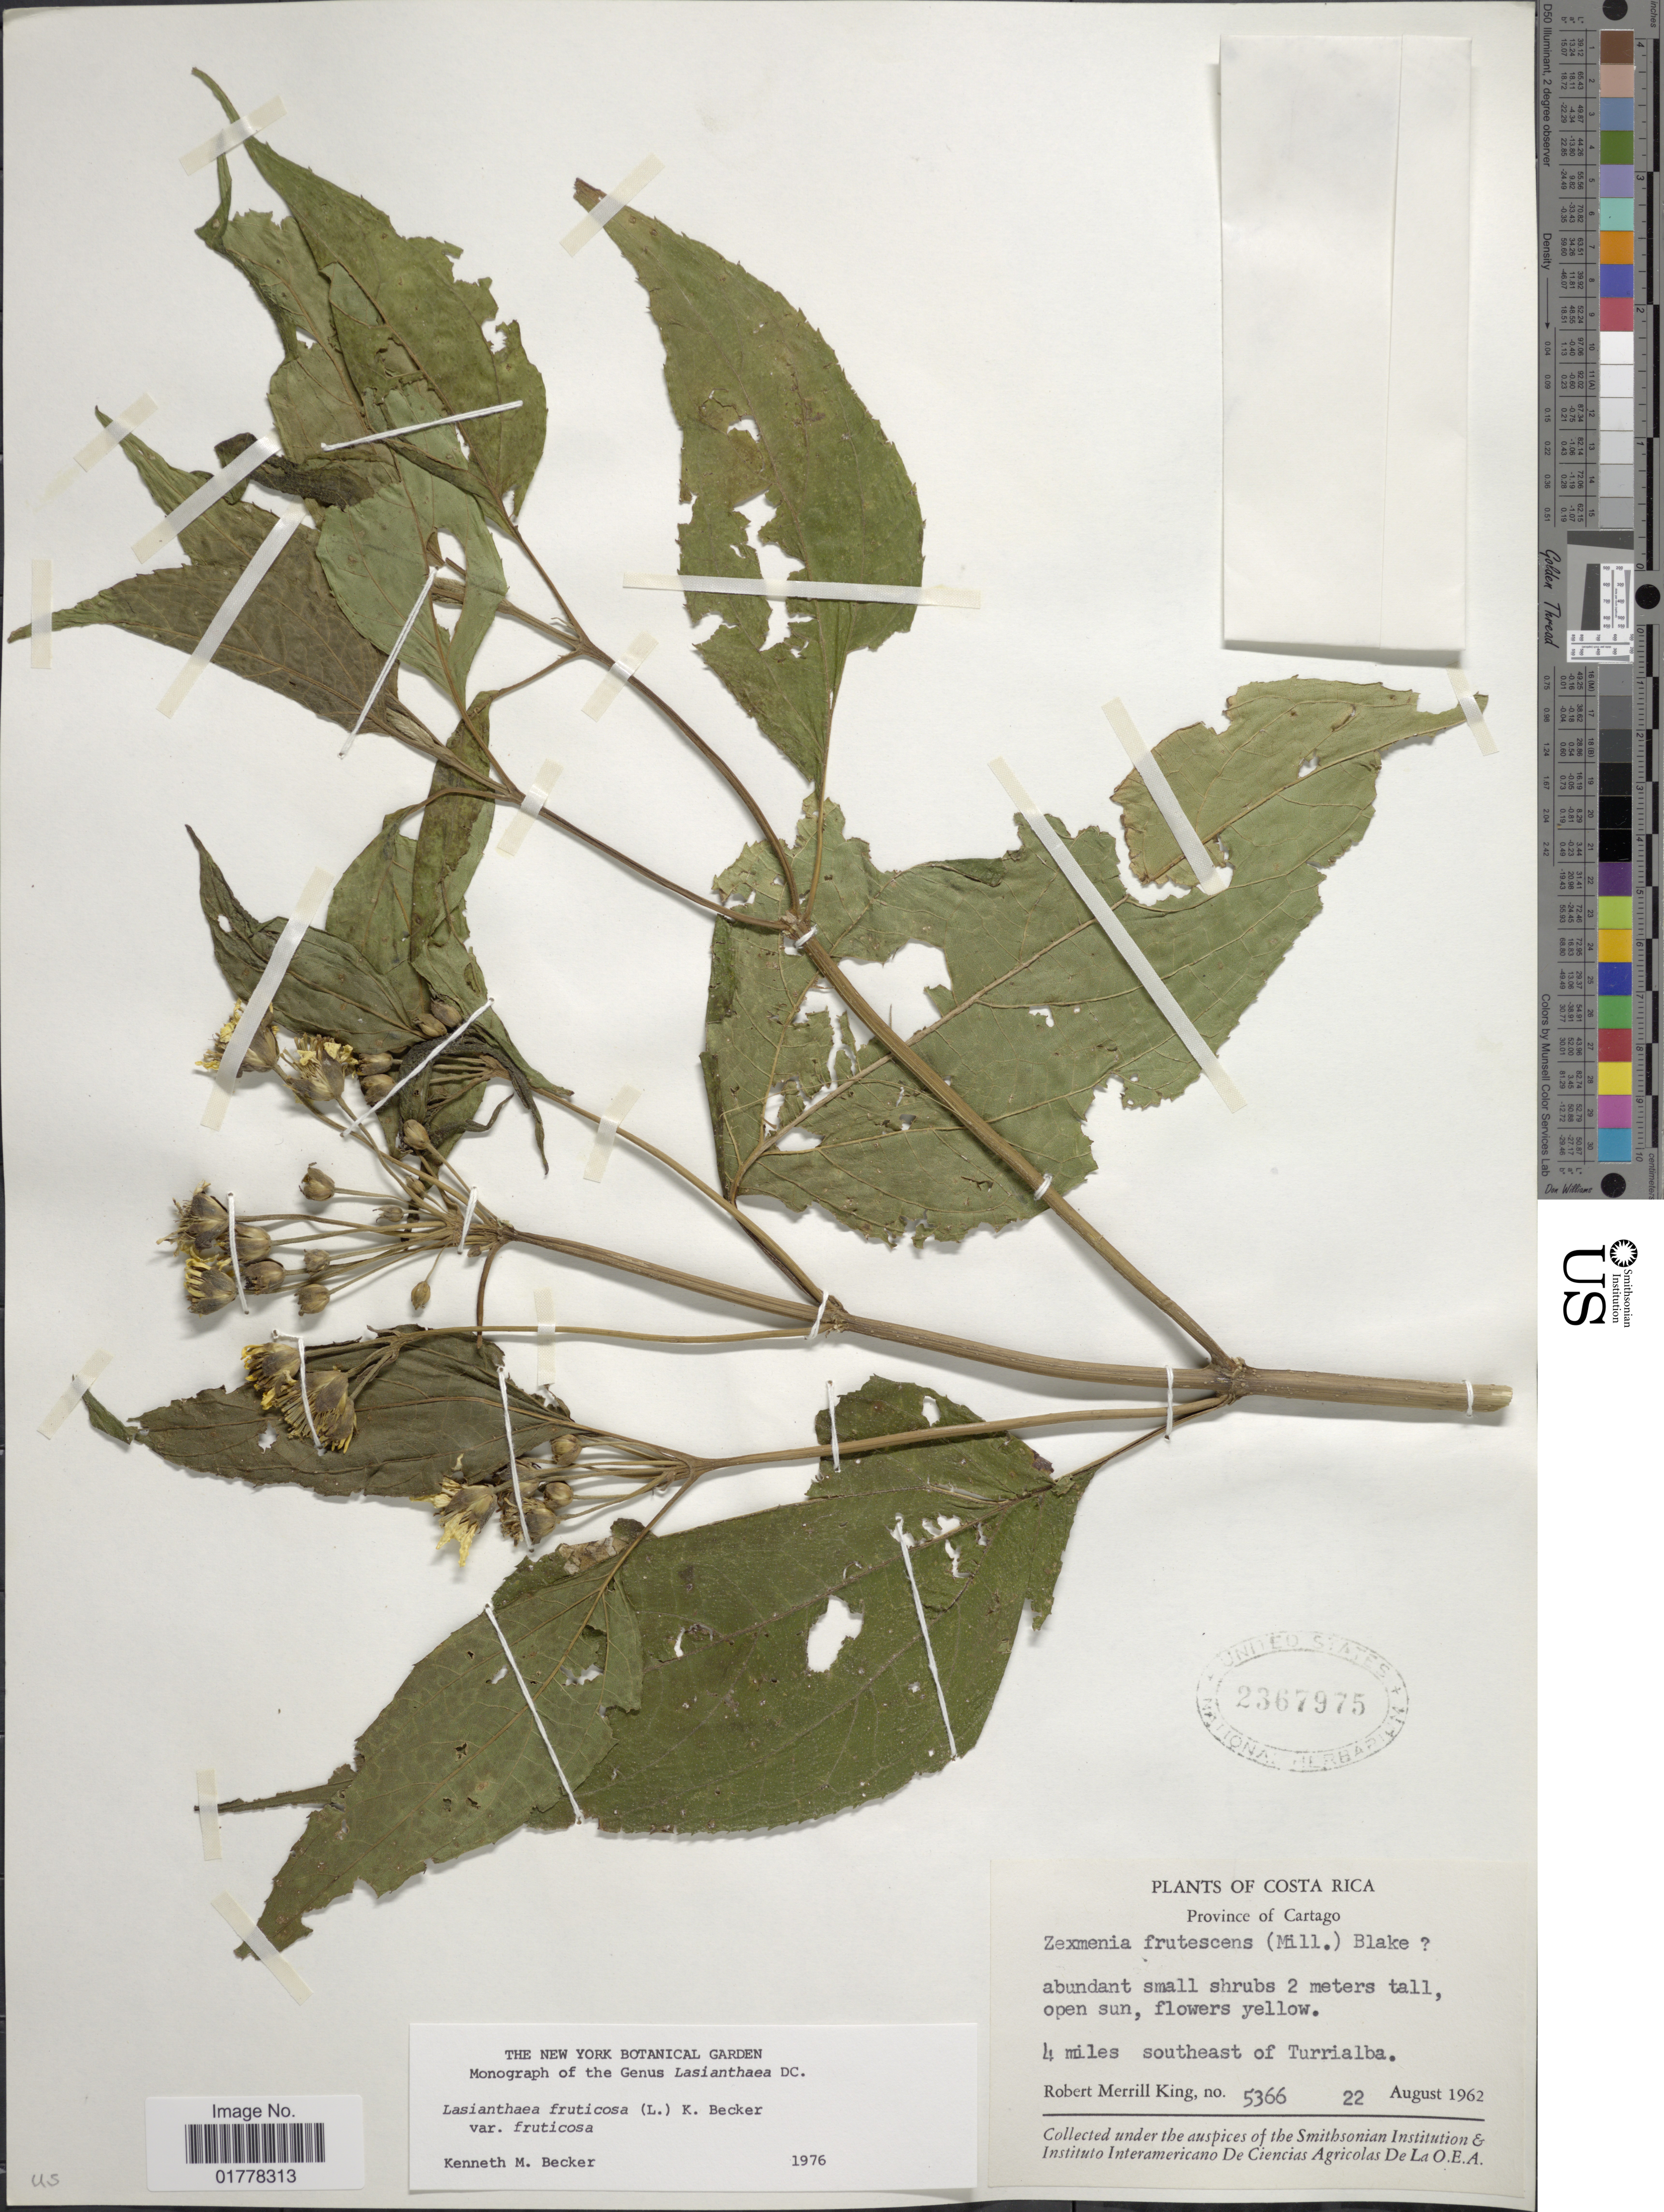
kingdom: Plantae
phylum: Tracheophyta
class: Magnoliopsida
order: Asterales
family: Asteraceae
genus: Lasianthaea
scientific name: Lasianthaea fruticosa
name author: (L.) K.M. Becker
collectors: R. M. King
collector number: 5366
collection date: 1962-08-22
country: Costa Rica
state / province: Cartago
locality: Province of Cartago. 4 miles southeast of Turrialba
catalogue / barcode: US 2367975